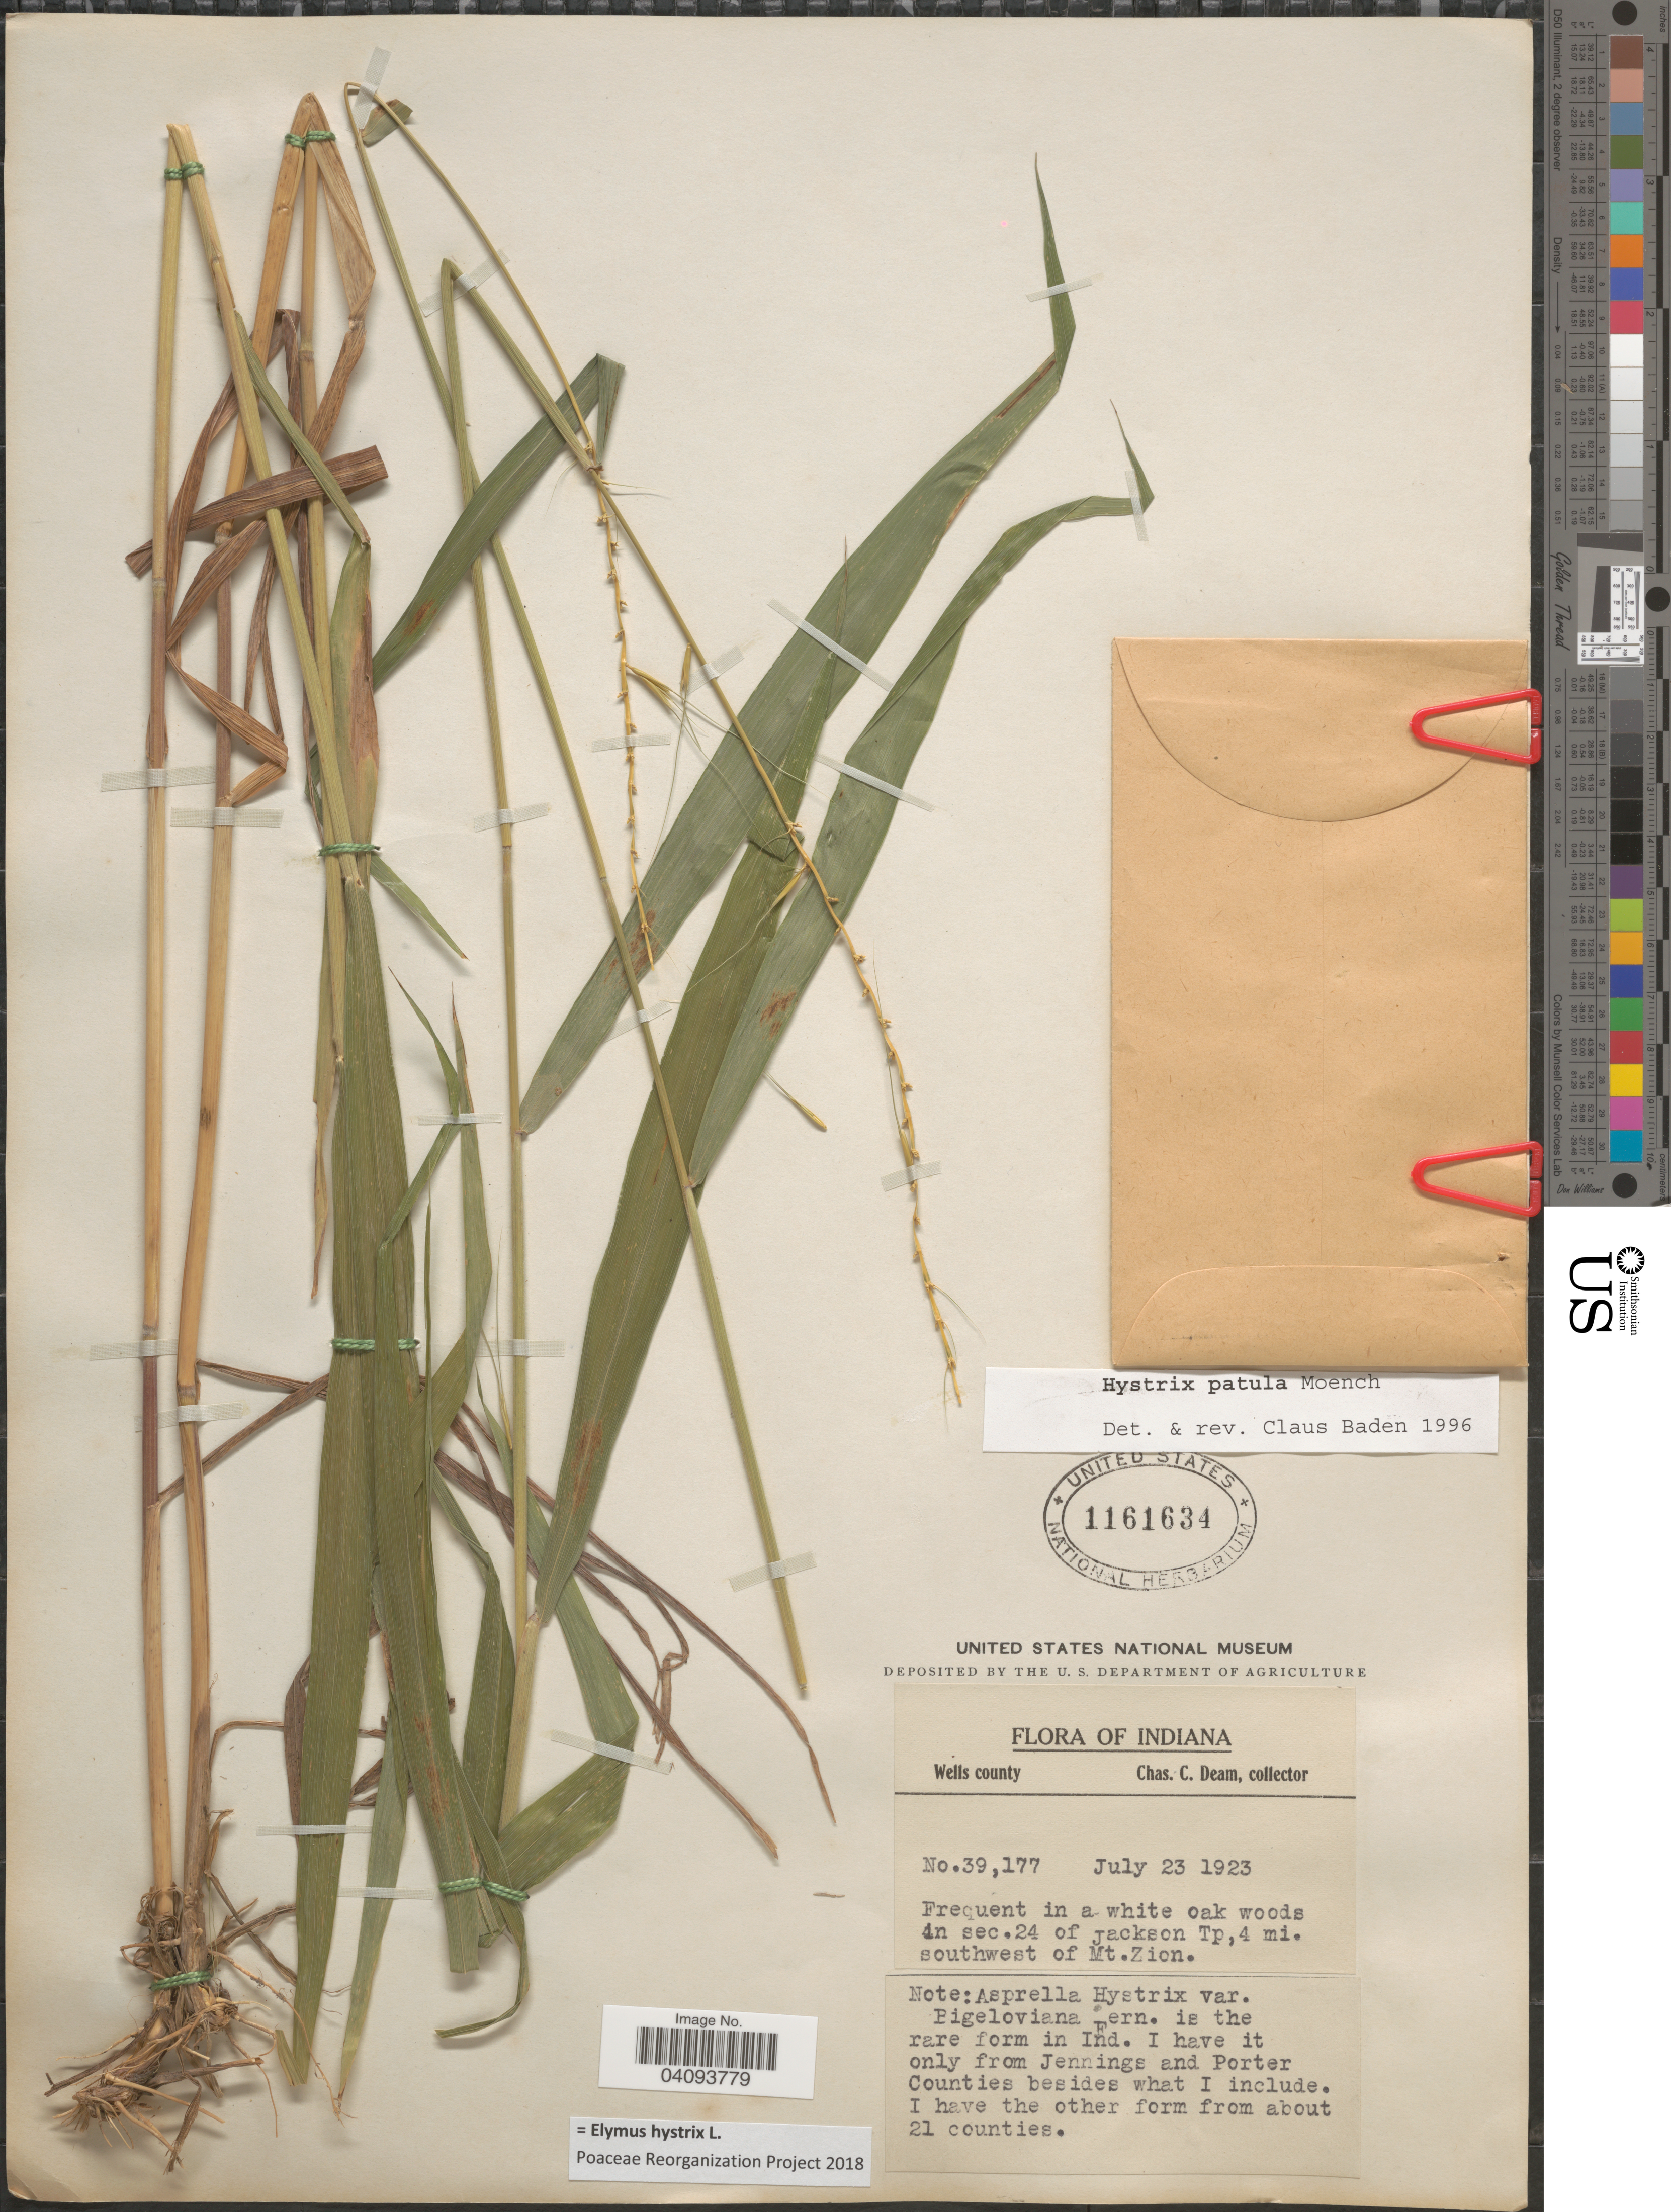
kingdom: Plantae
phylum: Tracheophyta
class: Liliopsida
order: Poales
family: Poaceae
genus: Elymus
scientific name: Elymus hystrix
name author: L.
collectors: C. C. Deam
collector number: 39177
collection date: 1923-07-23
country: United States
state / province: Indiana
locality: Wells county. In sec.24 of Jackson Tp, 4 mi. southwest of Mt.Zion.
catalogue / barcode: US 1161634